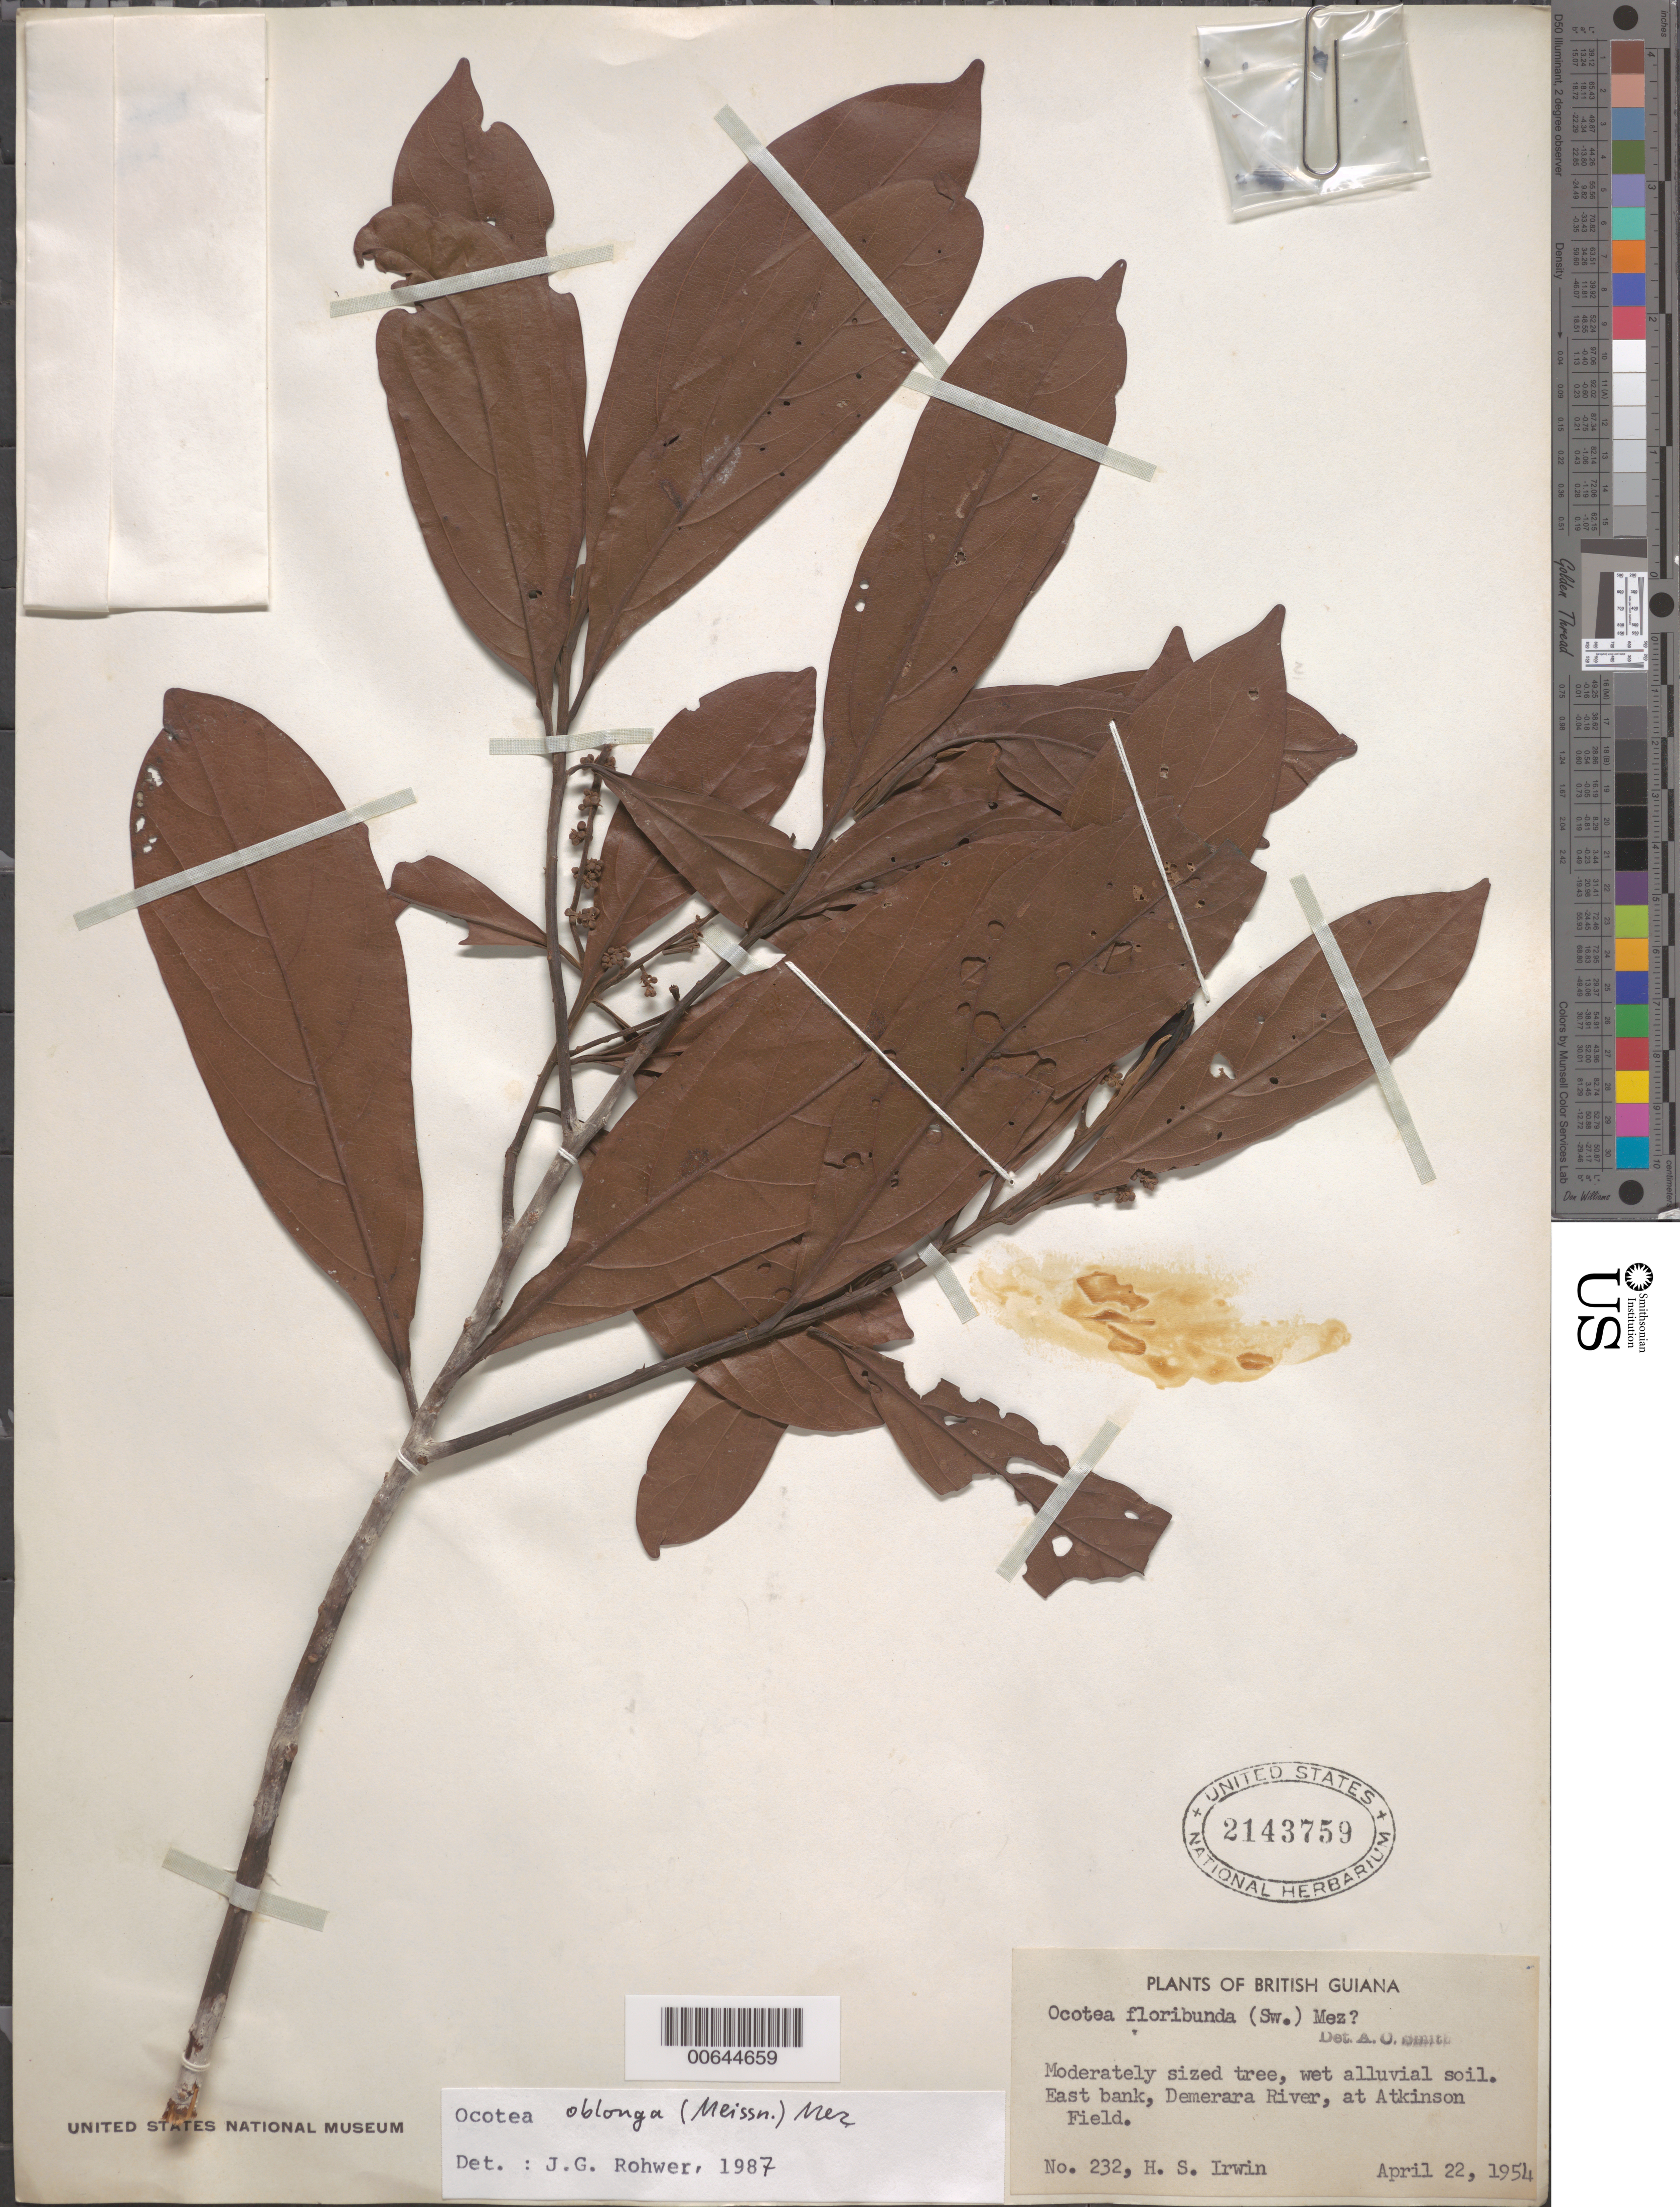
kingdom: Plantae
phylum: Tracheophyta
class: Magnoliopsida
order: Laurales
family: Lauraceae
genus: Ocotea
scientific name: Ocotea oblonga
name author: (Meisn.) Mez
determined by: Rohwer, J. G.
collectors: H. Irwin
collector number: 232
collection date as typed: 22-Apr-54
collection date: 1954-04-22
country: Guyana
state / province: Demerara-Mahaica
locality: Atkinson Field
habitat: Wet alluvial soil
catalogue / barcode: US 2143759